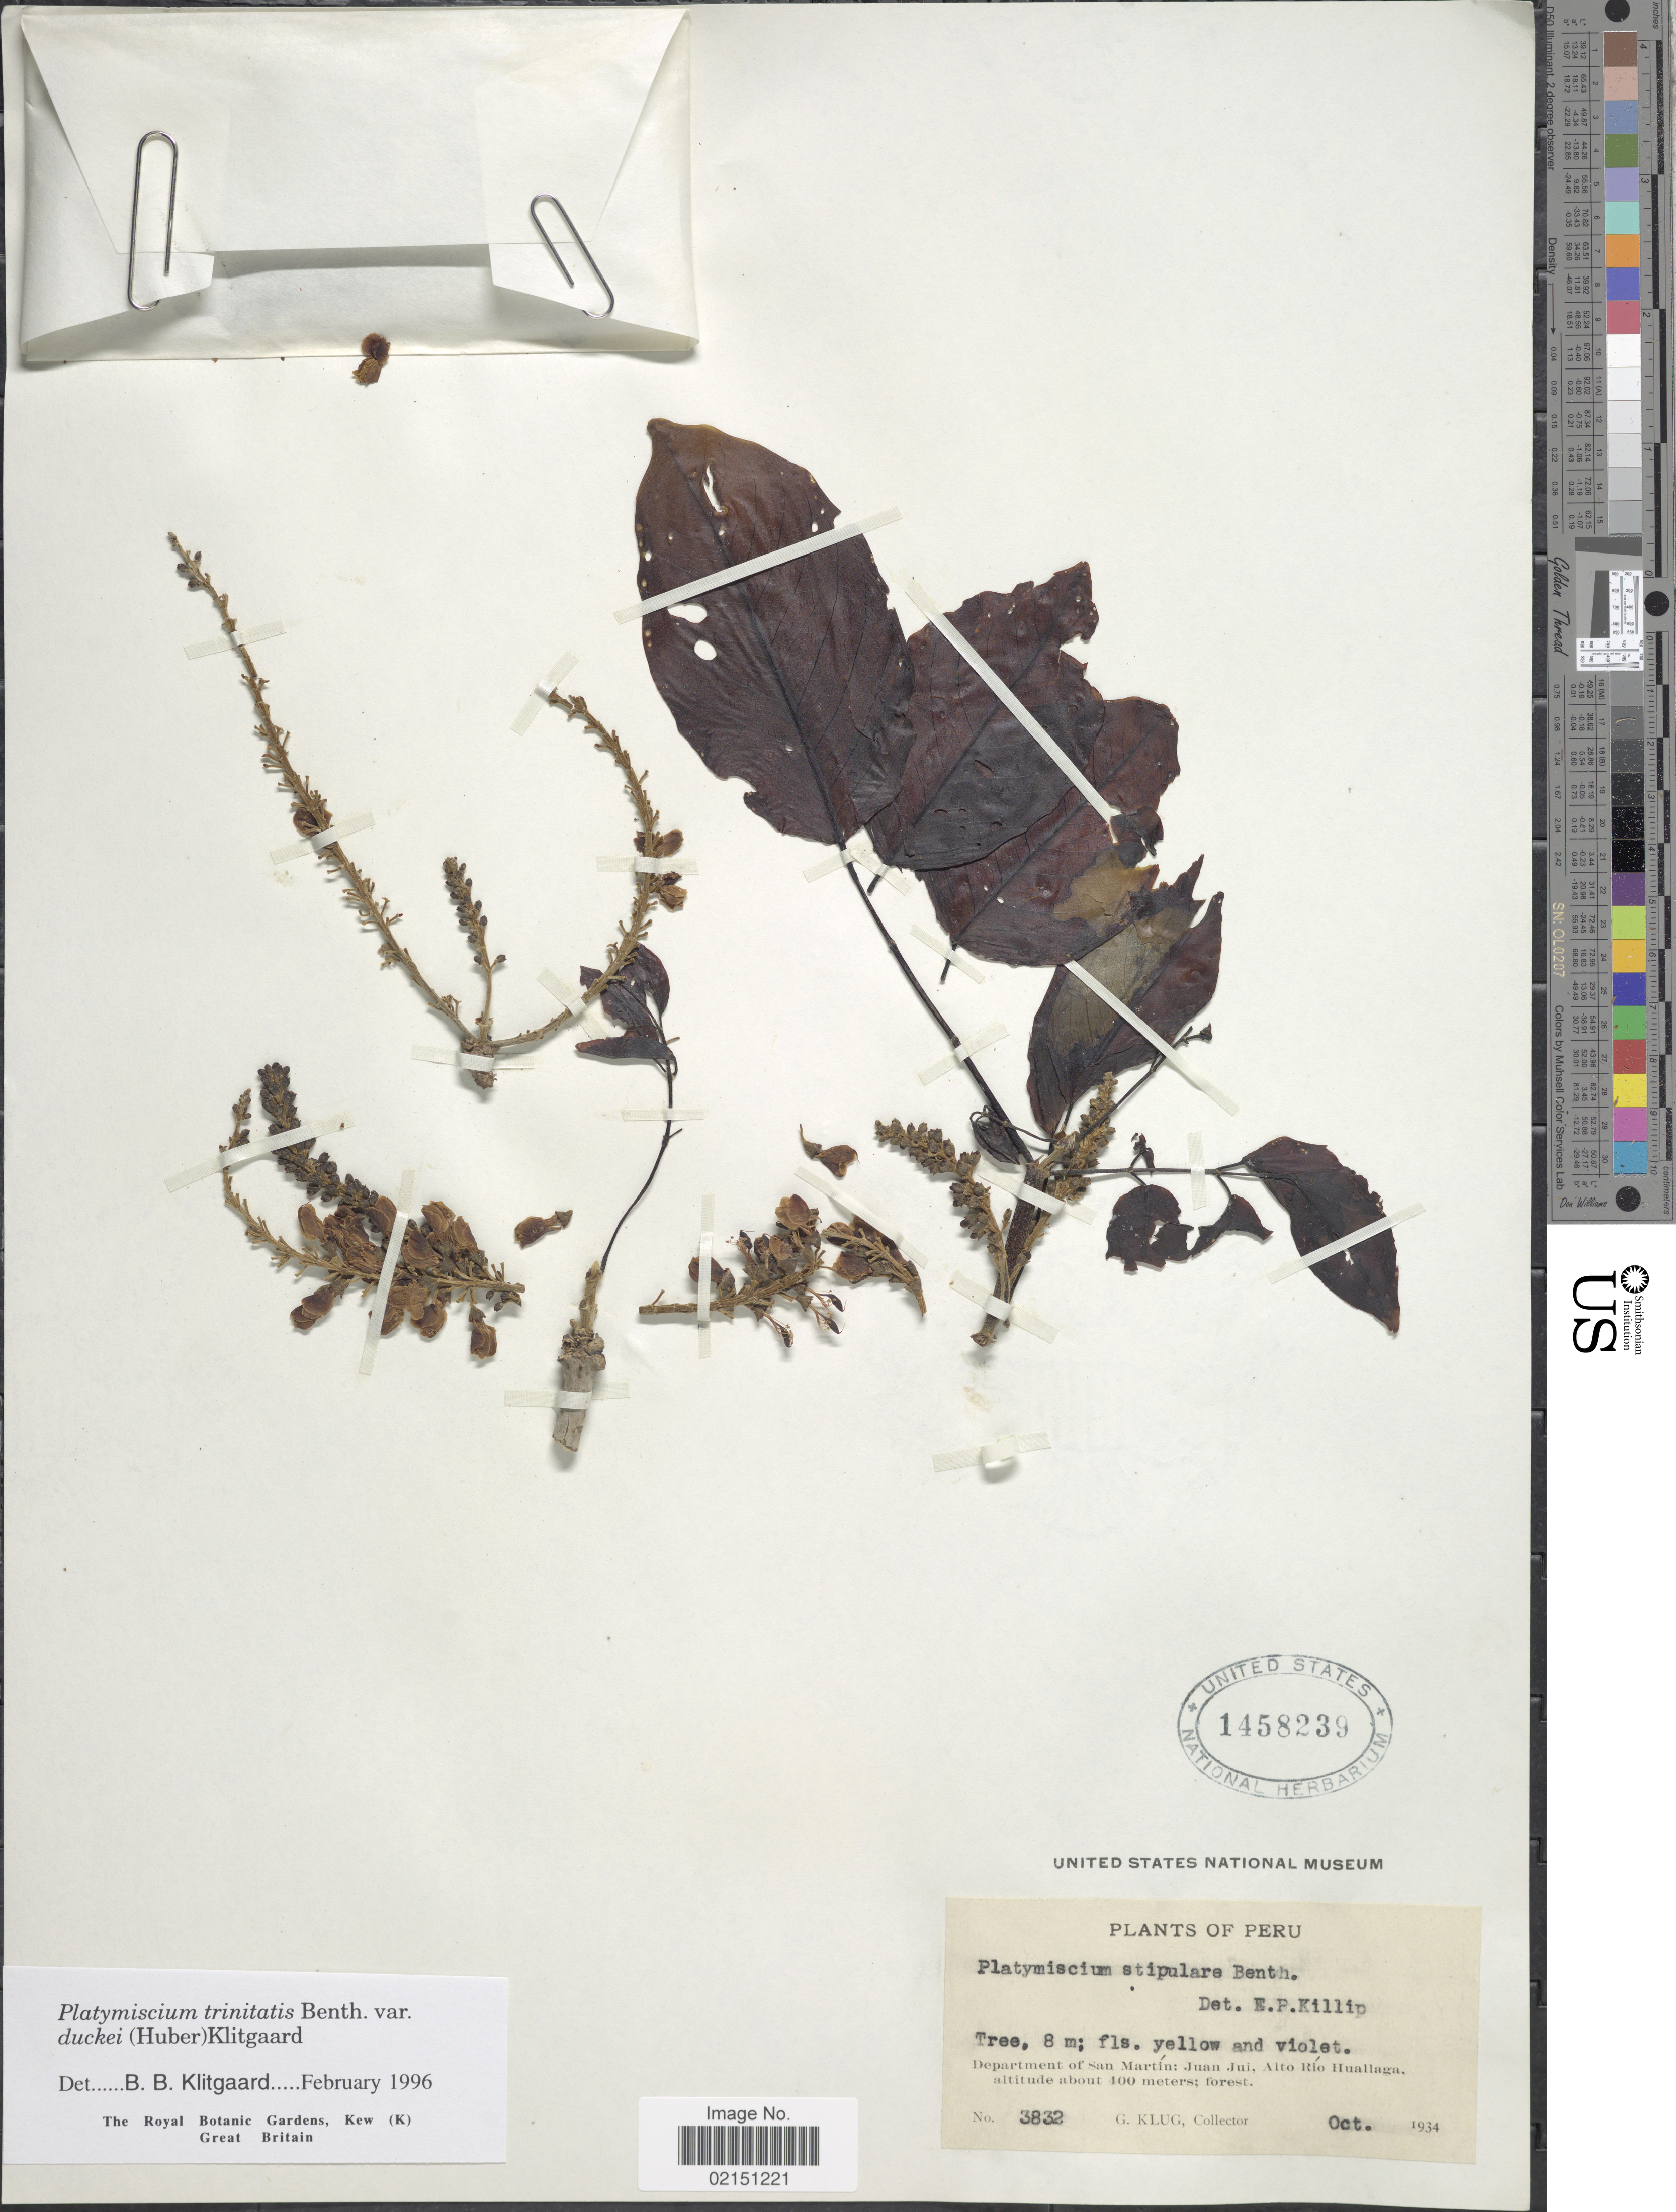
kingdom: Plantae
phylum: Tracheophyta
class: Magnoliopsida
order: Fabales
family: Fabaceae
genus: Platymiscium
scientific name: Platymiscium trinitatis var. duckei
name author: (Huber) Klitg.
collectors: G. Klug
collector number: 3832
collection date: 1934-10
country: Peru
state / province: San Martín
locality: Juan Jui, Alto Rio Huallaga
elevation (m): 400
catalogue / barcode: US 1458239